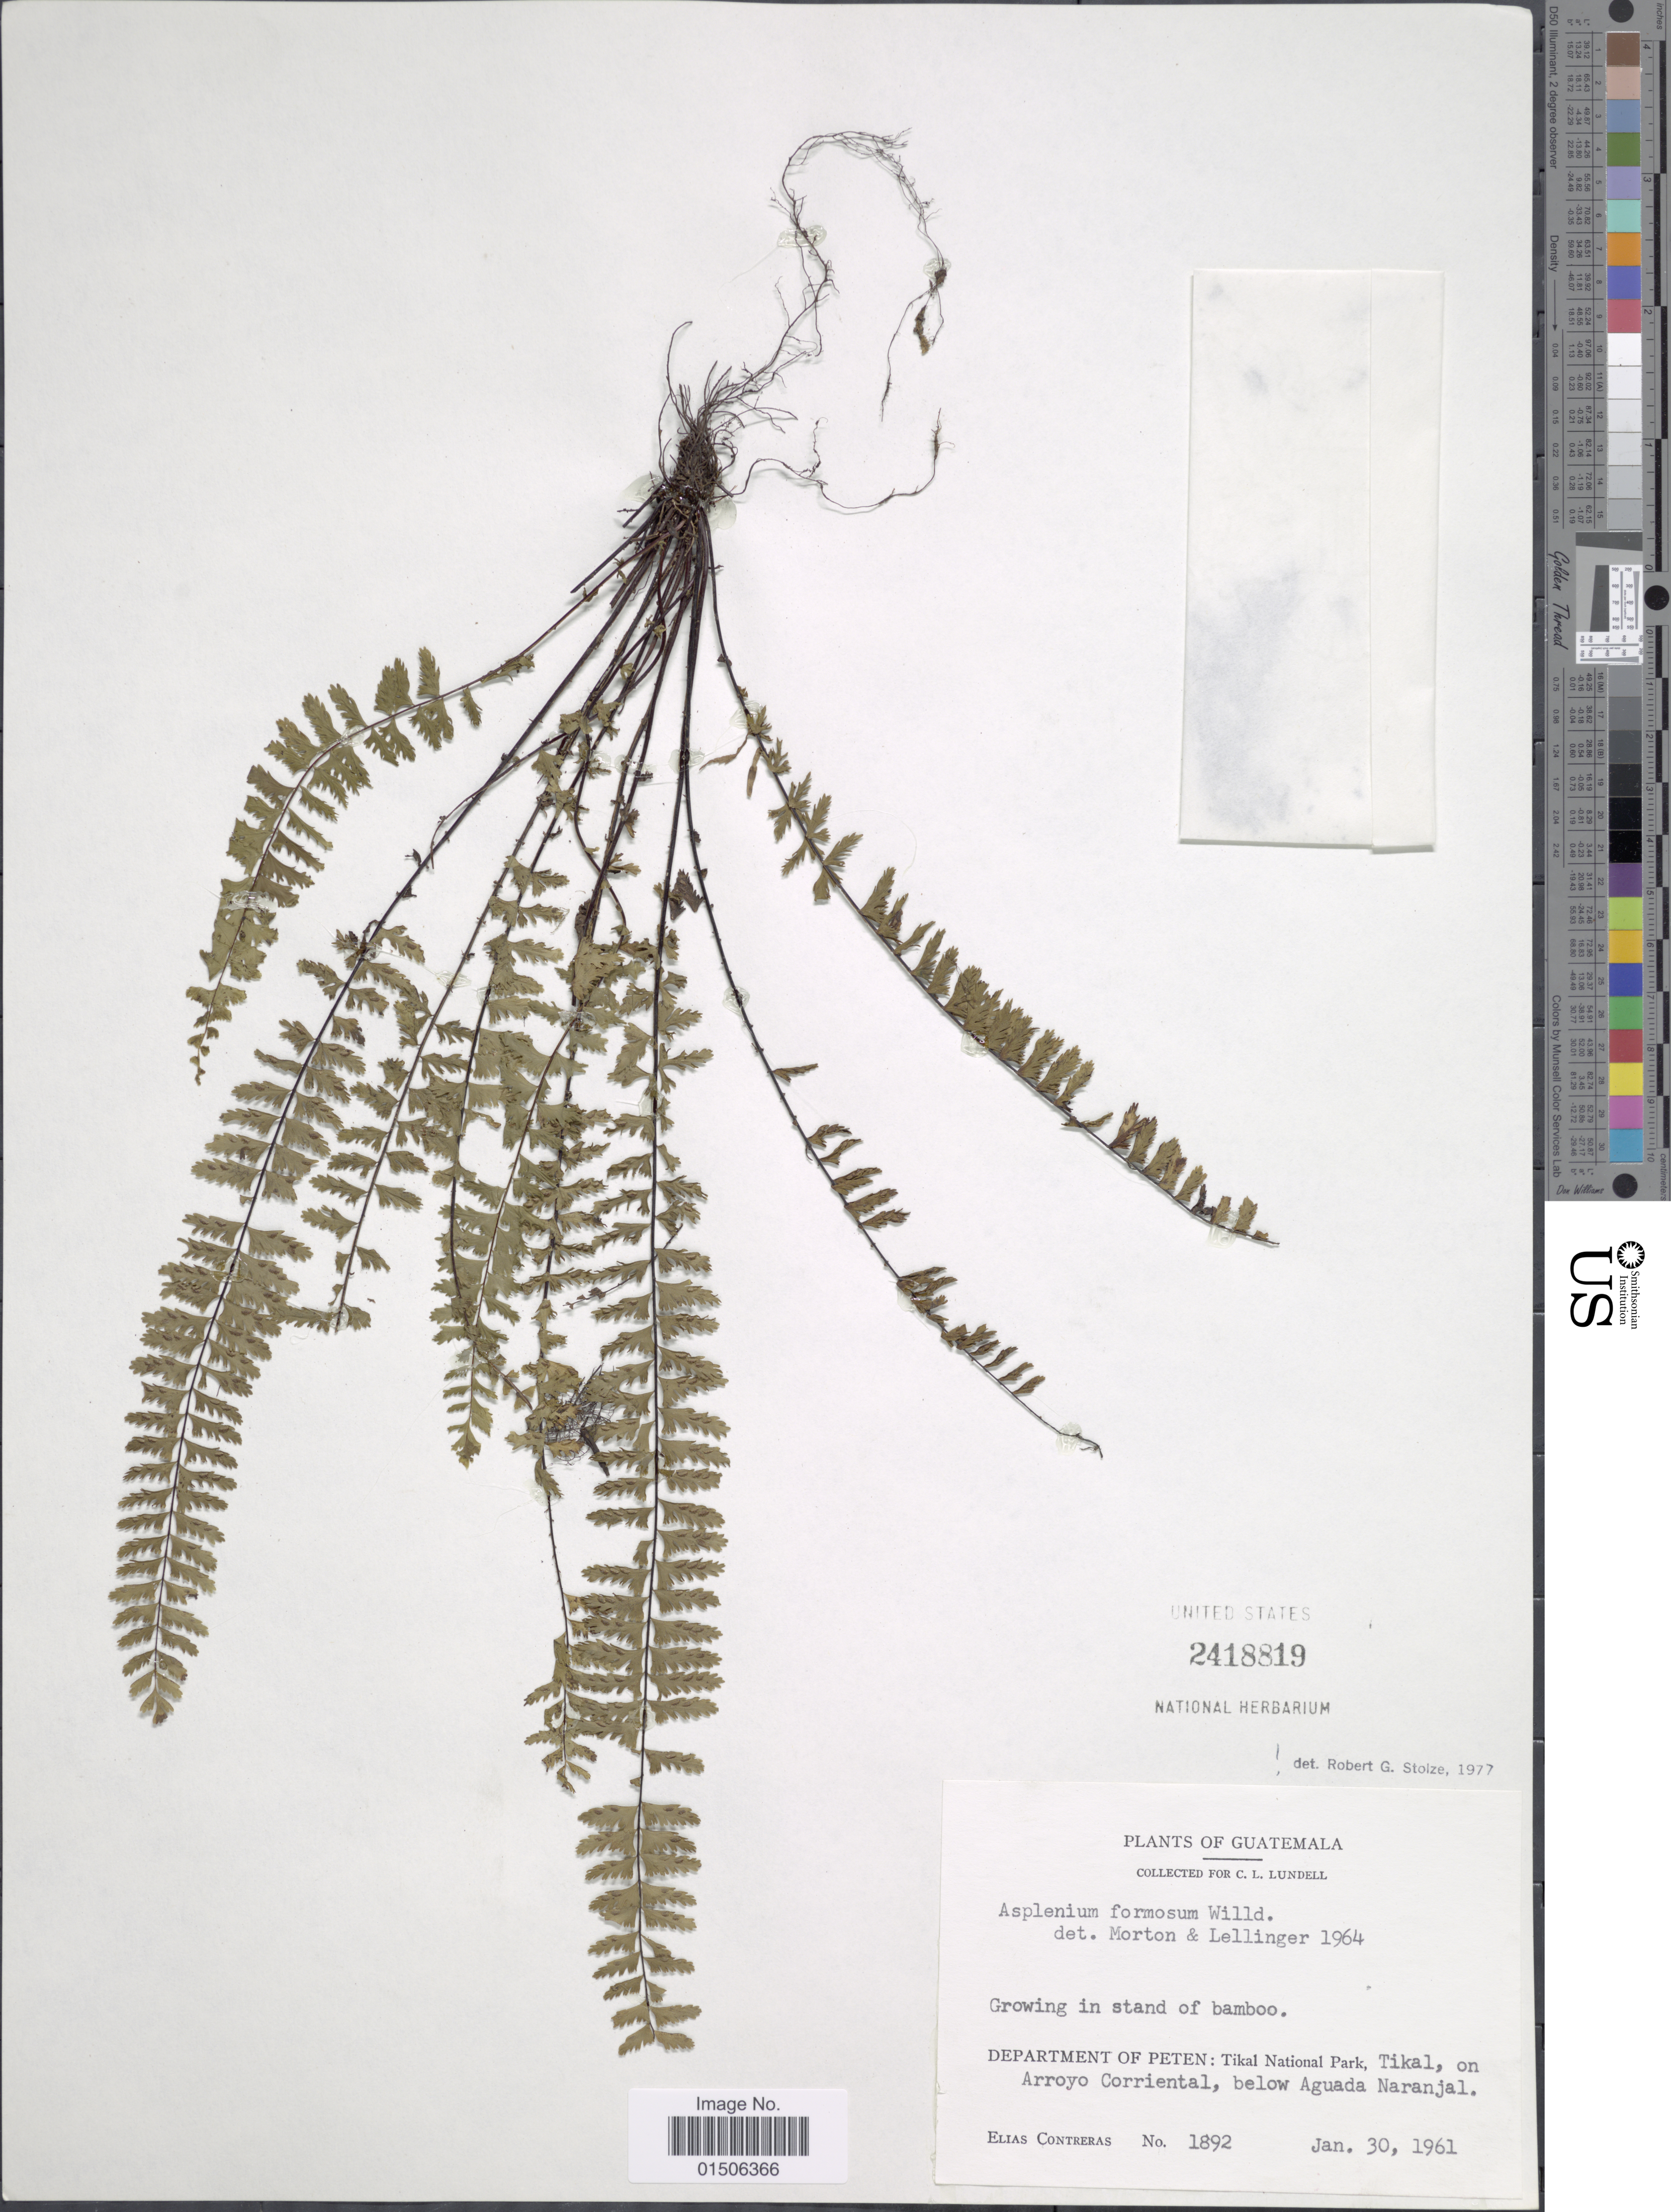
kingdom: Plantae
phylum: Tracheophyta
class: Polypodiopsida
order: Polypodiales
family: Aspleniaceae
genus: Asplenium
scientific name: Asplenium formosum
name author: Willd.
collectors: E. Contreras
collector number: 1892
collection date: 1961-01-30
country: Guatemala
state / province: El Petén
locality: Growing in stand of bamboo, Department of Peten: Tikal National , Tikal, on Arroyo Corriental, below Aguada Naranjal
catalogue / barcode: US 2418819